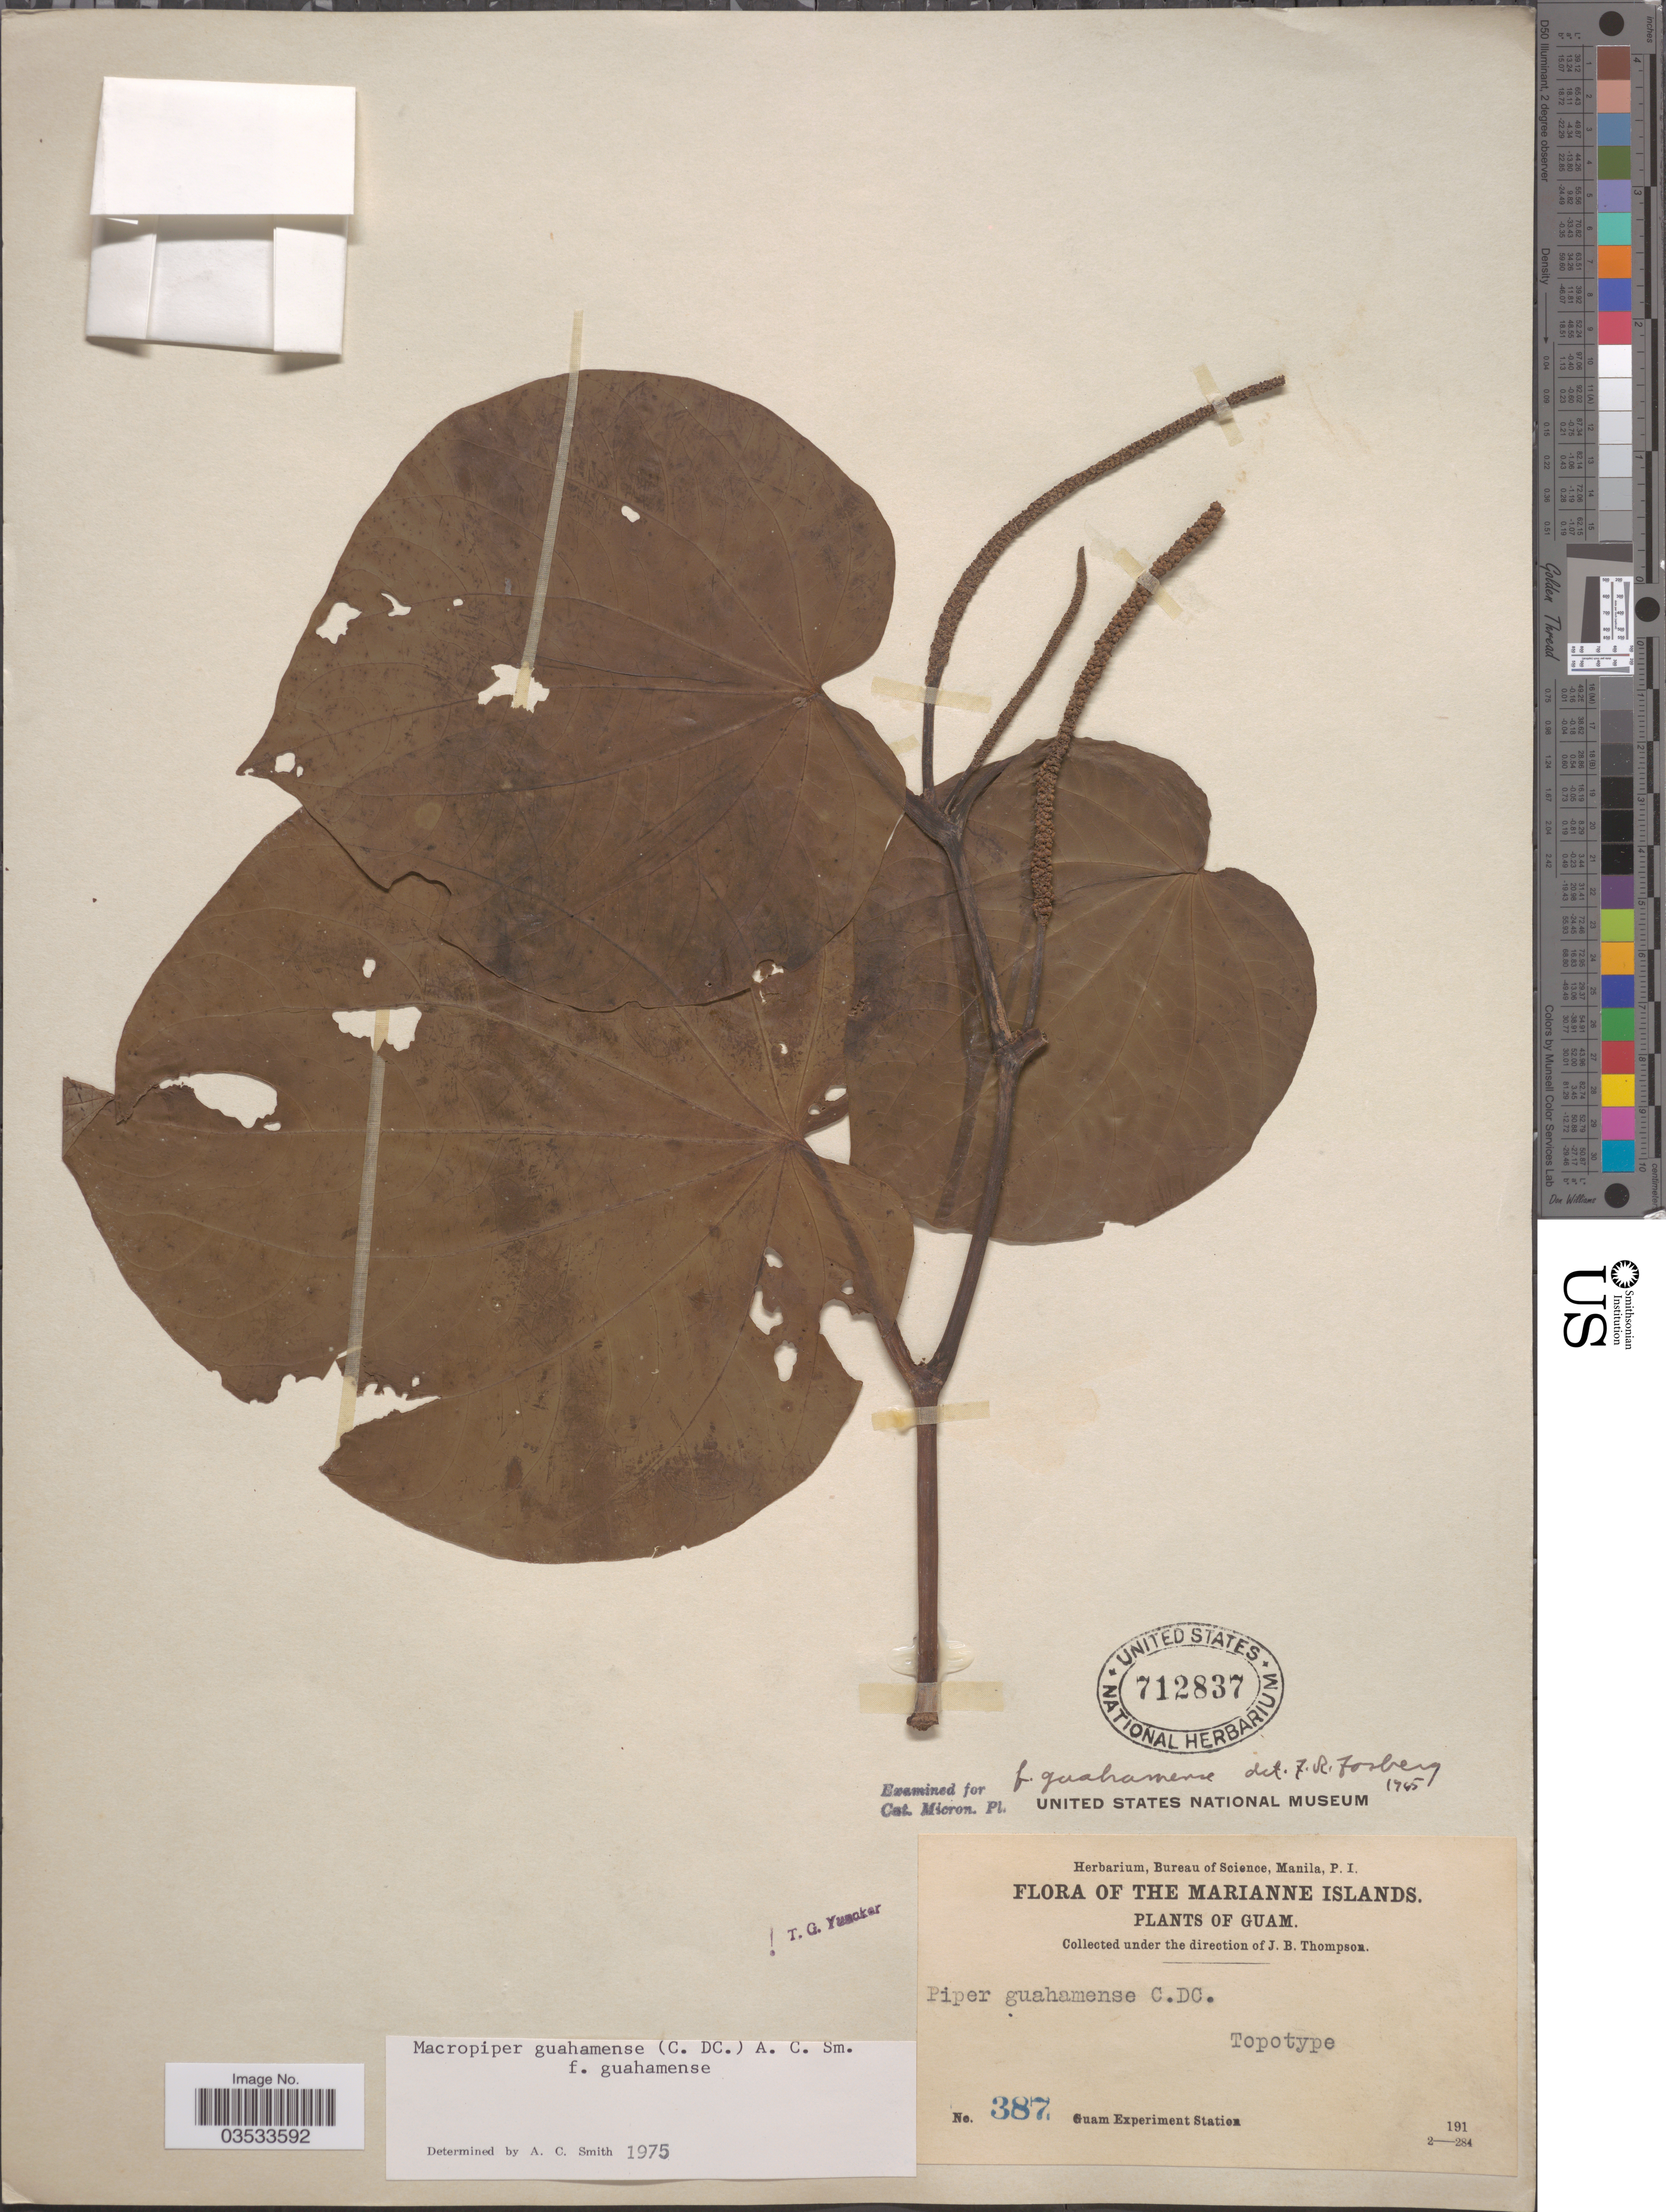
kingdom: Plantae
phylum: Tracheophyta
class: Magnoliopsida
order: Piperales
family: Piperaceae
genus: Piper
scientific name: Piper guahamense f. guahamense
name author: C. DC.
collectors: Guam Exp. Sta.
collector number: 387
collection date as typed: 191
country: Guam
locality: The Marianne Islands. Topotype [unsure placement].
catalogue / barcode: US 712837